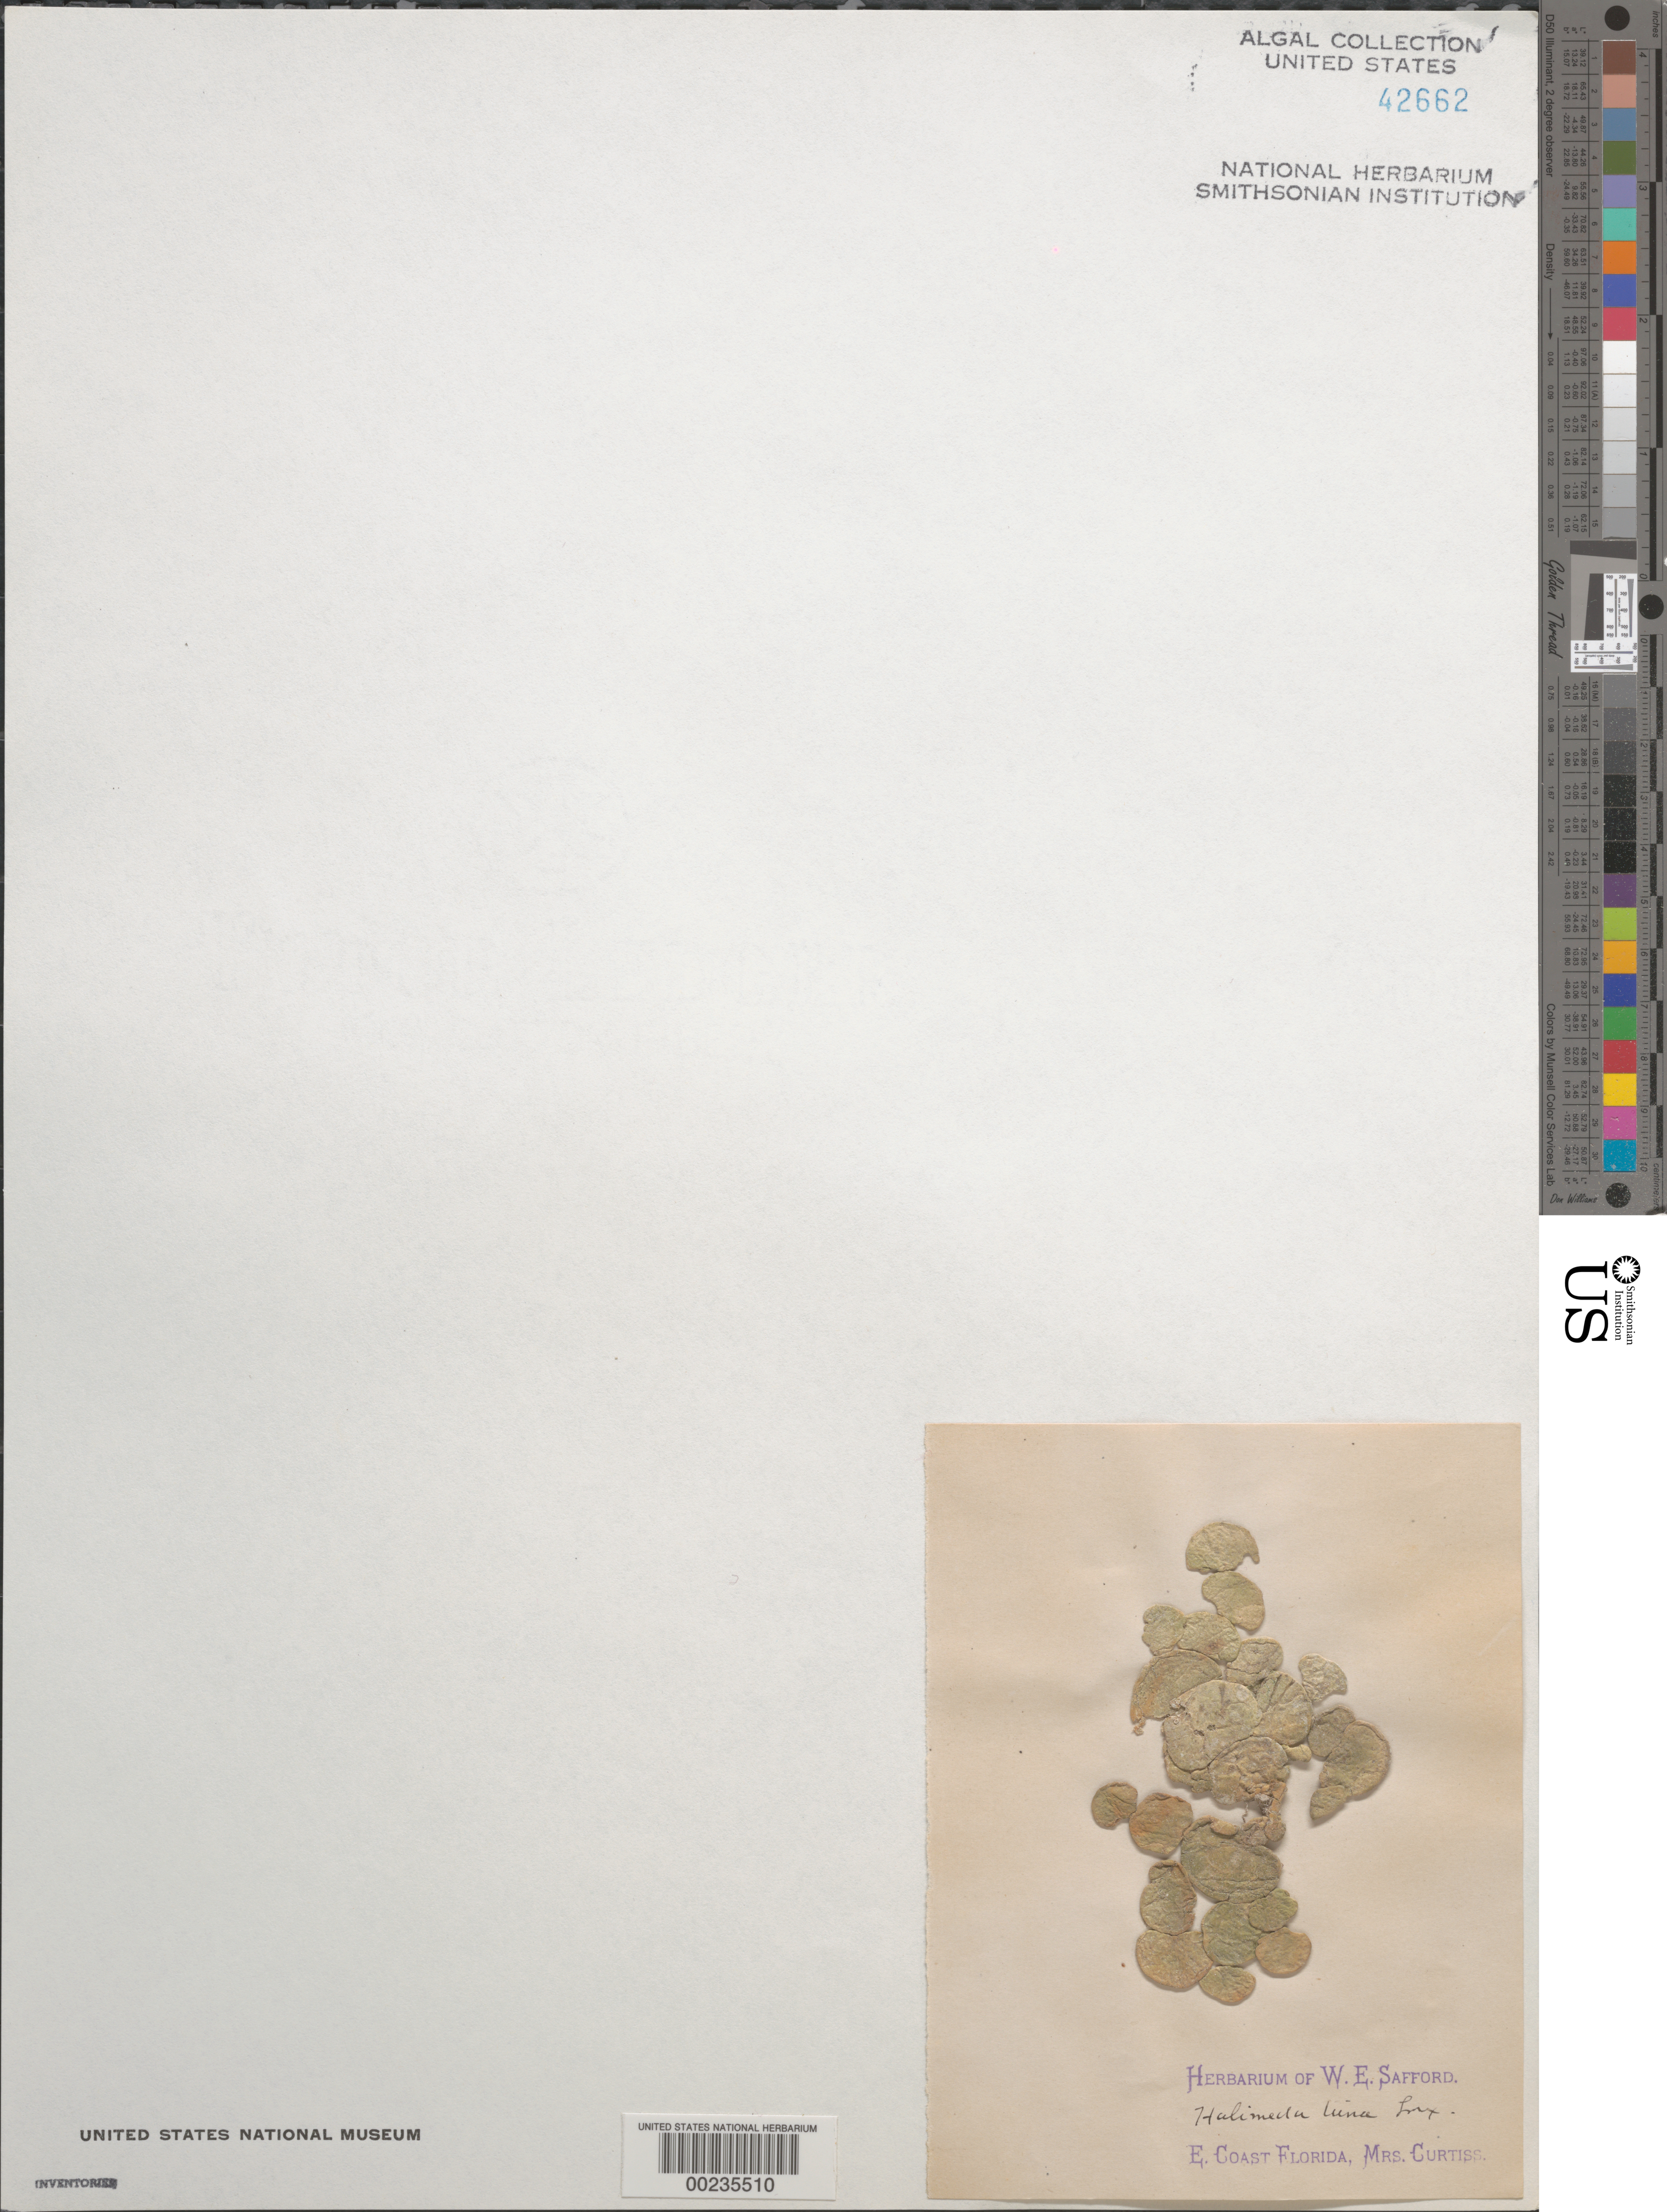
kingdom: Plantae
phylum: Chlorophyta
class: Ulvophyceae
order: Bryopsidales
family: Halimedaceae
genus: Halimeda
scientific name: Halimeda tuna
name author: (J. Ellis & Sol.) J.V.Lamouroux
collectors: F. A. Curtiss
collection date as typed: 18--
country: United States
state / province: Florida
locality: East coast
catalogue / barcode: US 42662